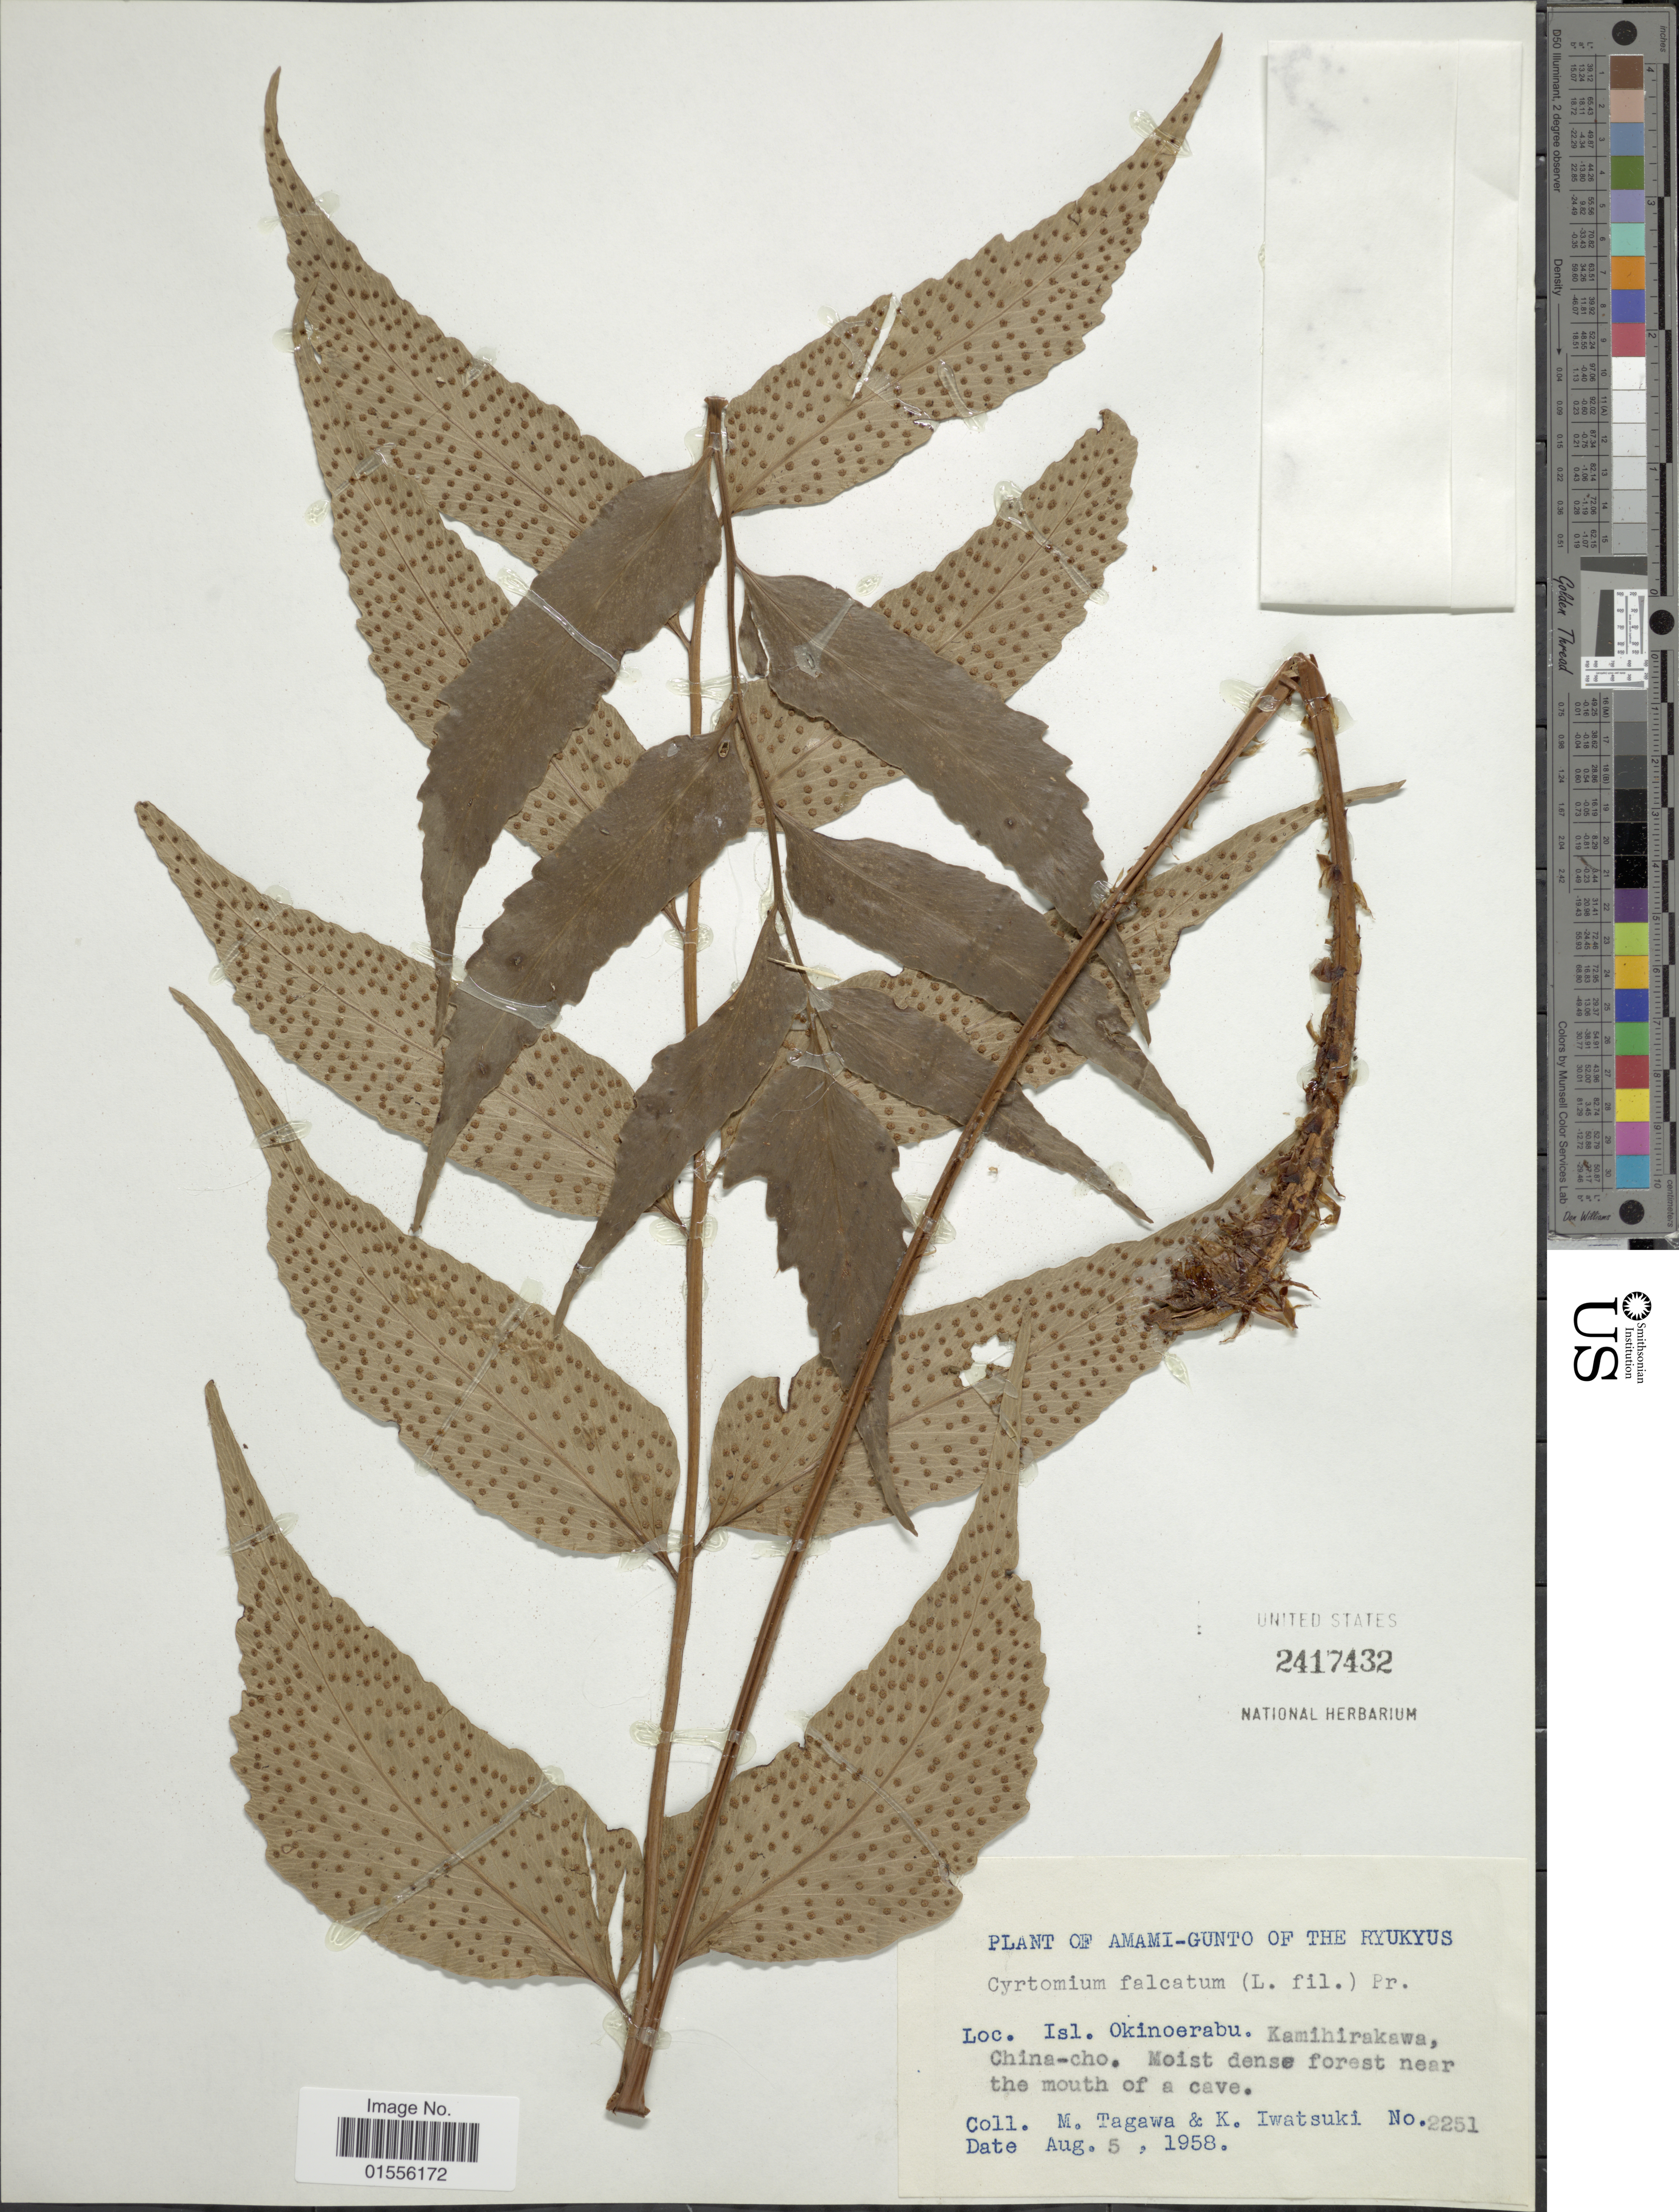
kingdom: Plantae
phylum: Tracheophyta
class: Polypodiopsida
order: Polypodiales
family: Dryopteridaceae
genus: Cyrtomium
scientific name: Cyrtomium falcatum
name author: (L. f.) C. Presl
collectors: M. Tagawa & K. Iwatsuki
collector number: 2251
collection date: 1958-08-05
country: Japan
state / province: Okinawa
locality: Isl. Okinoerabu, Kamihirakawa, China-cho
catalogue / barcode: US 2417432